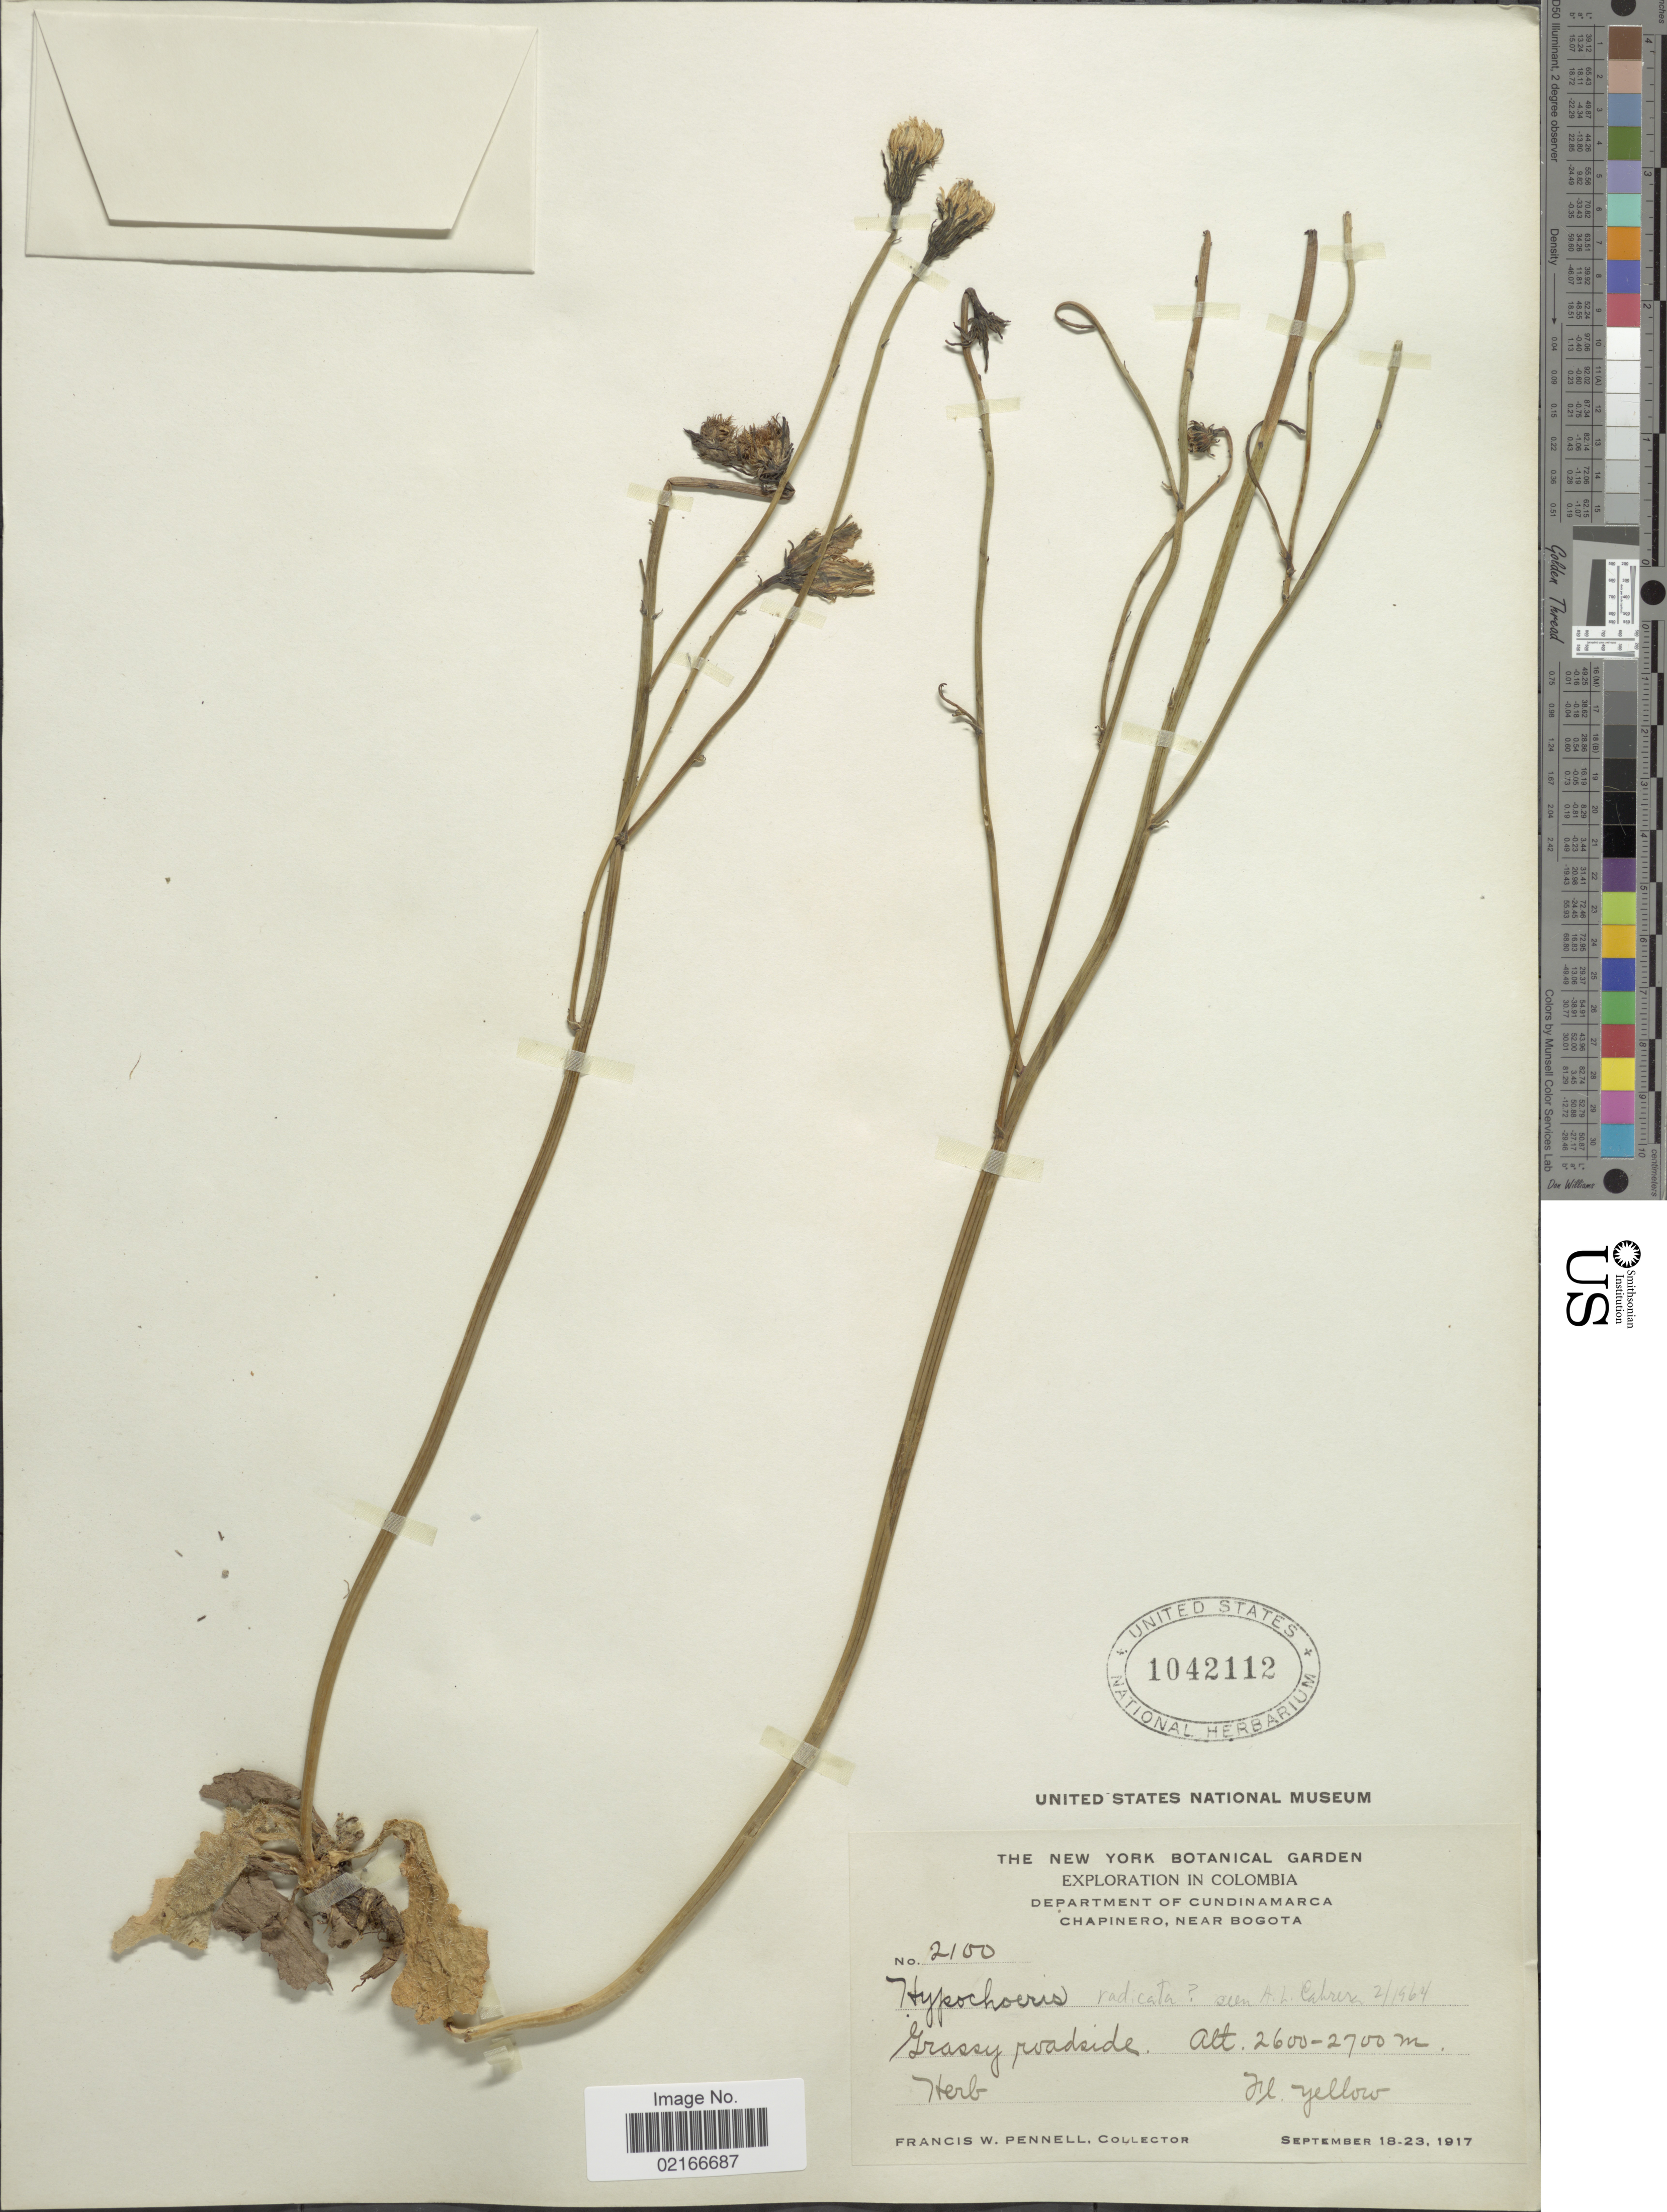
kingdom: Plantae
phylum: Tracheophyta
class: Magnoliopsida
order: Asterales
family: Asteraceae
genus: Hypochaeris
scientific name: Hypochaeris radicata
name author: L.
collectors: F. W. Pennell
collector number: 2100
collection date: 1917-09-18/1917-09-23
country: Colombia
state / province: Cundinamarca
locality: Chapinero, near Bogota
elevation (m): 2600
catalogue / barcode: US 1042112